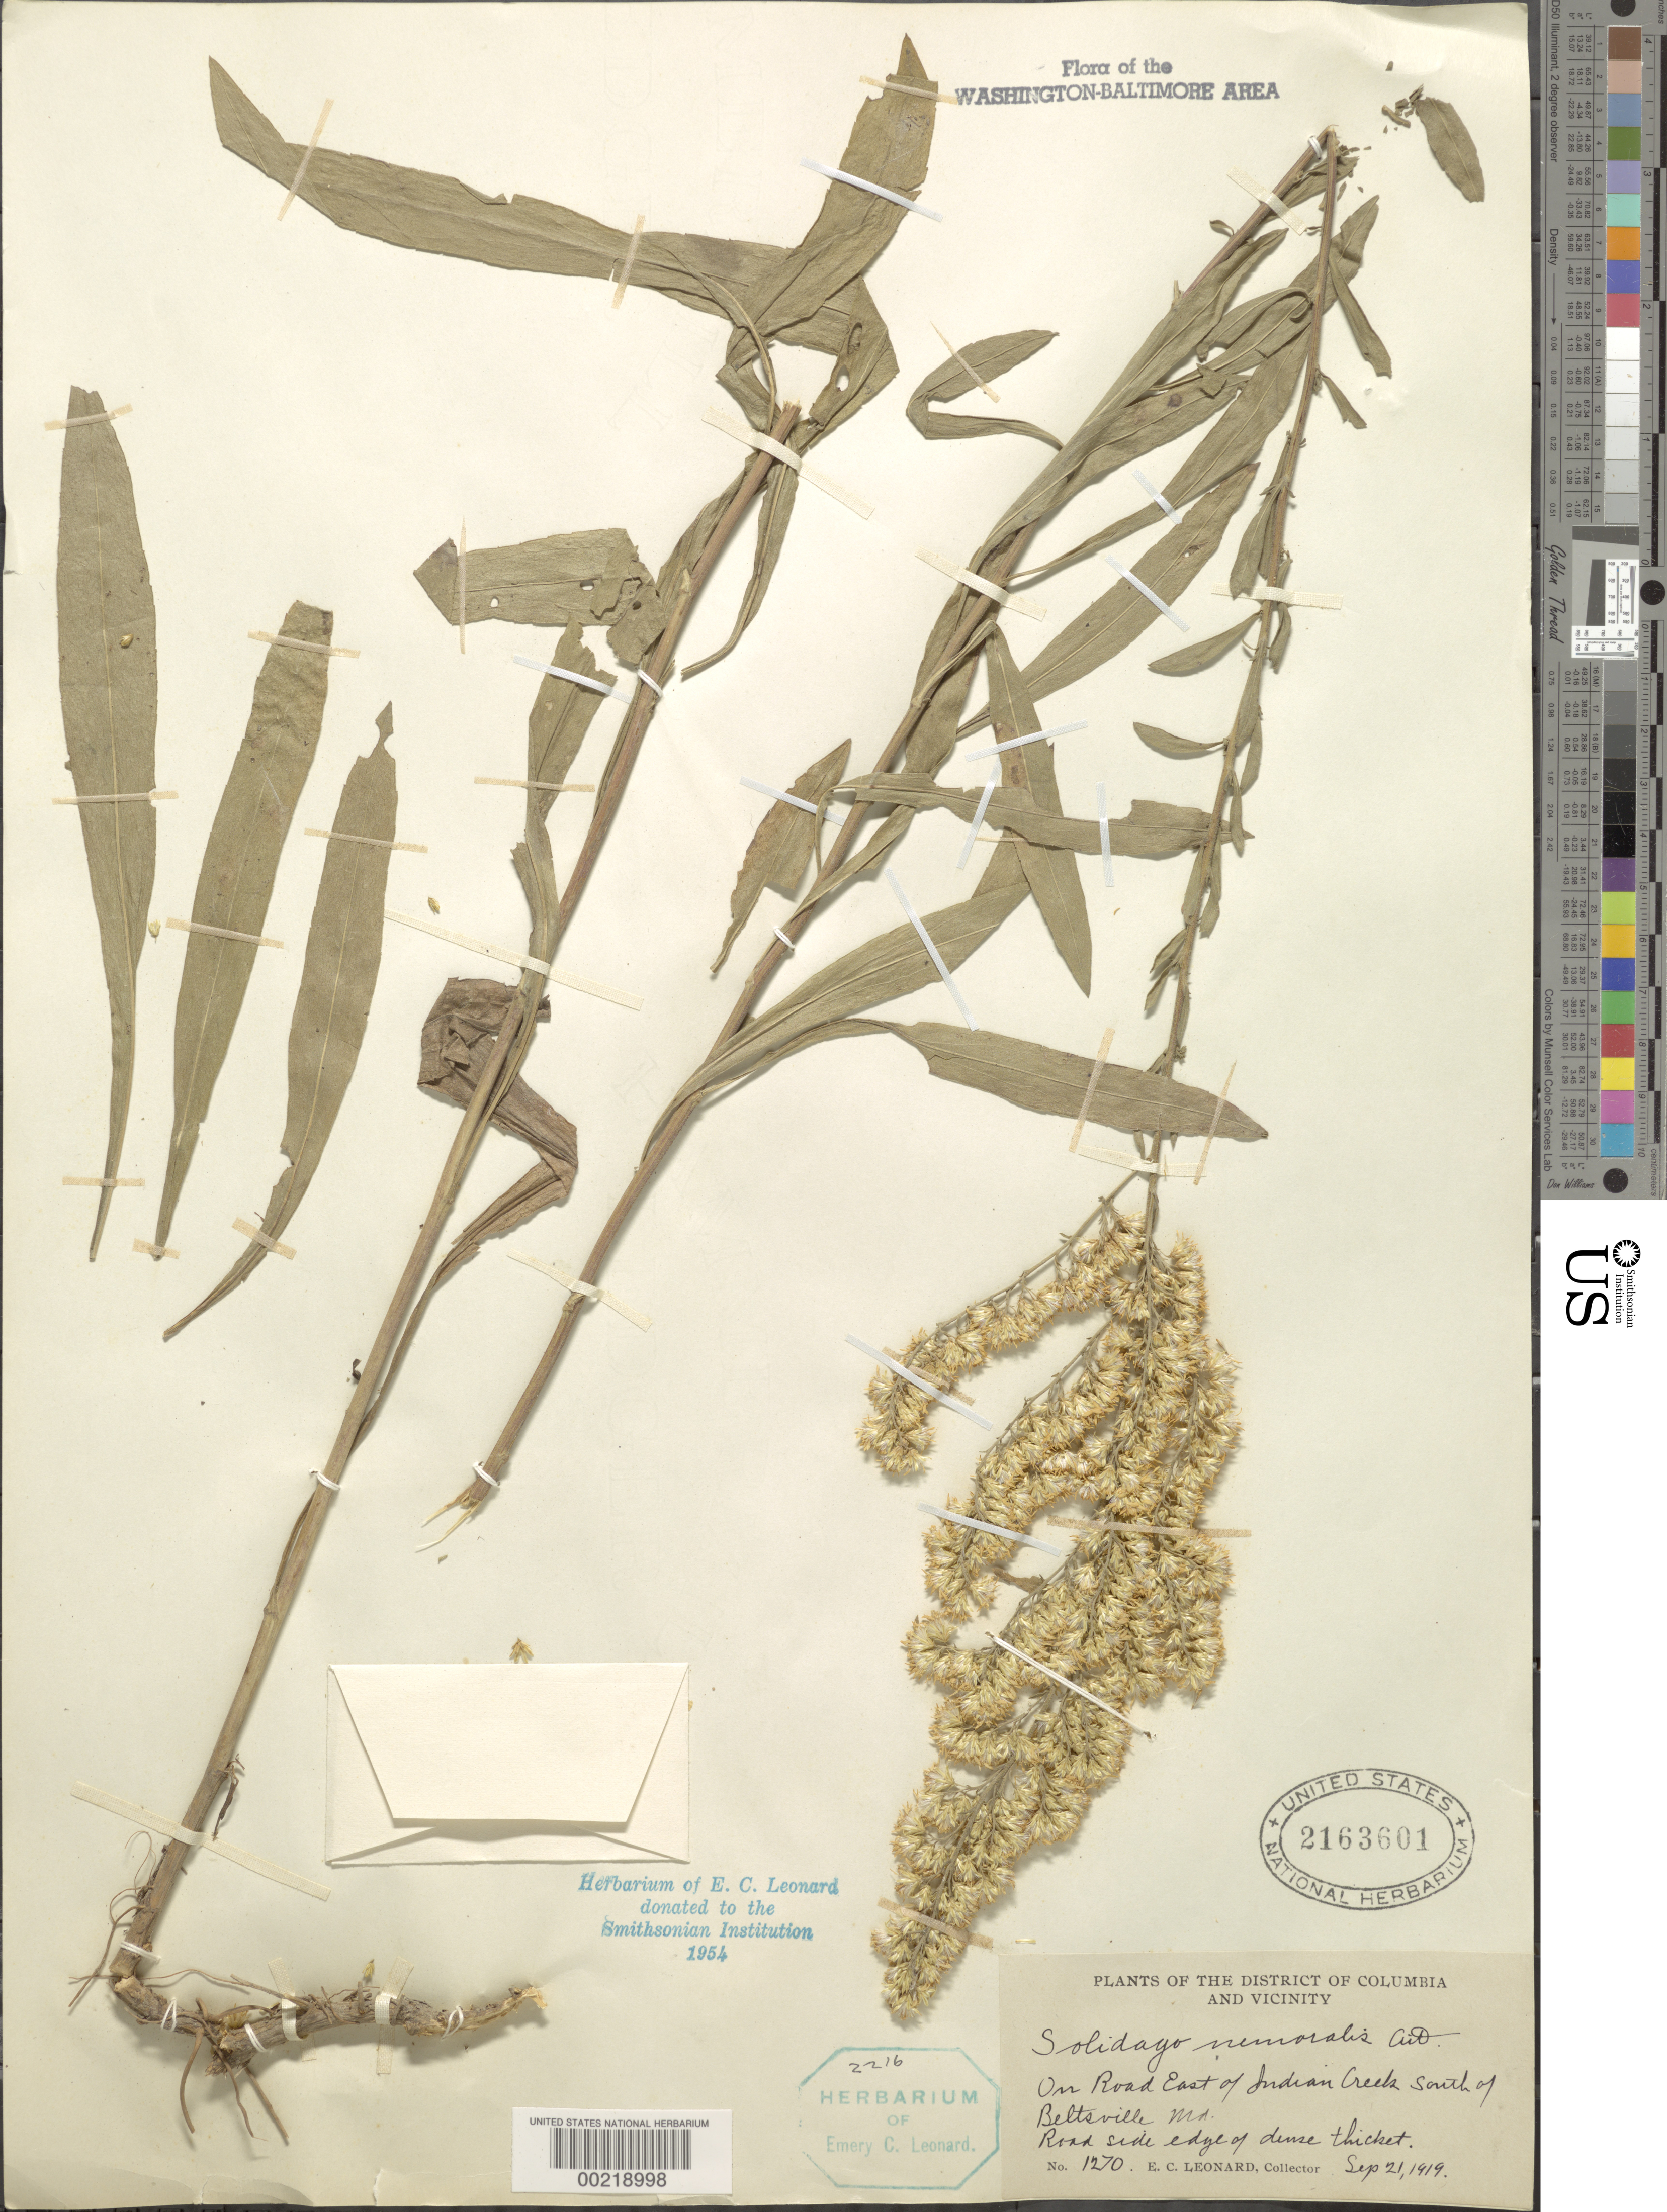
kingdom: Plantae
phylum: Tracheophyta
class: Magnoliopsida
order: Asterales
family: Asteraceae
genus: Solidago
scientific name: Solidago nemoralis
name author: Aiton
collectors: E. C. Leonard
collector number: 1270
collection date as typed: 21 Sep 1919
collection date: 1919-09-21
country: United States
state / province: Maryland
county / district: Prince George's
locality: Road east of Indian Creek and south of Beltsville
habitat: Roadside edge of dense thicket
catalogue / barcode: US 2163601